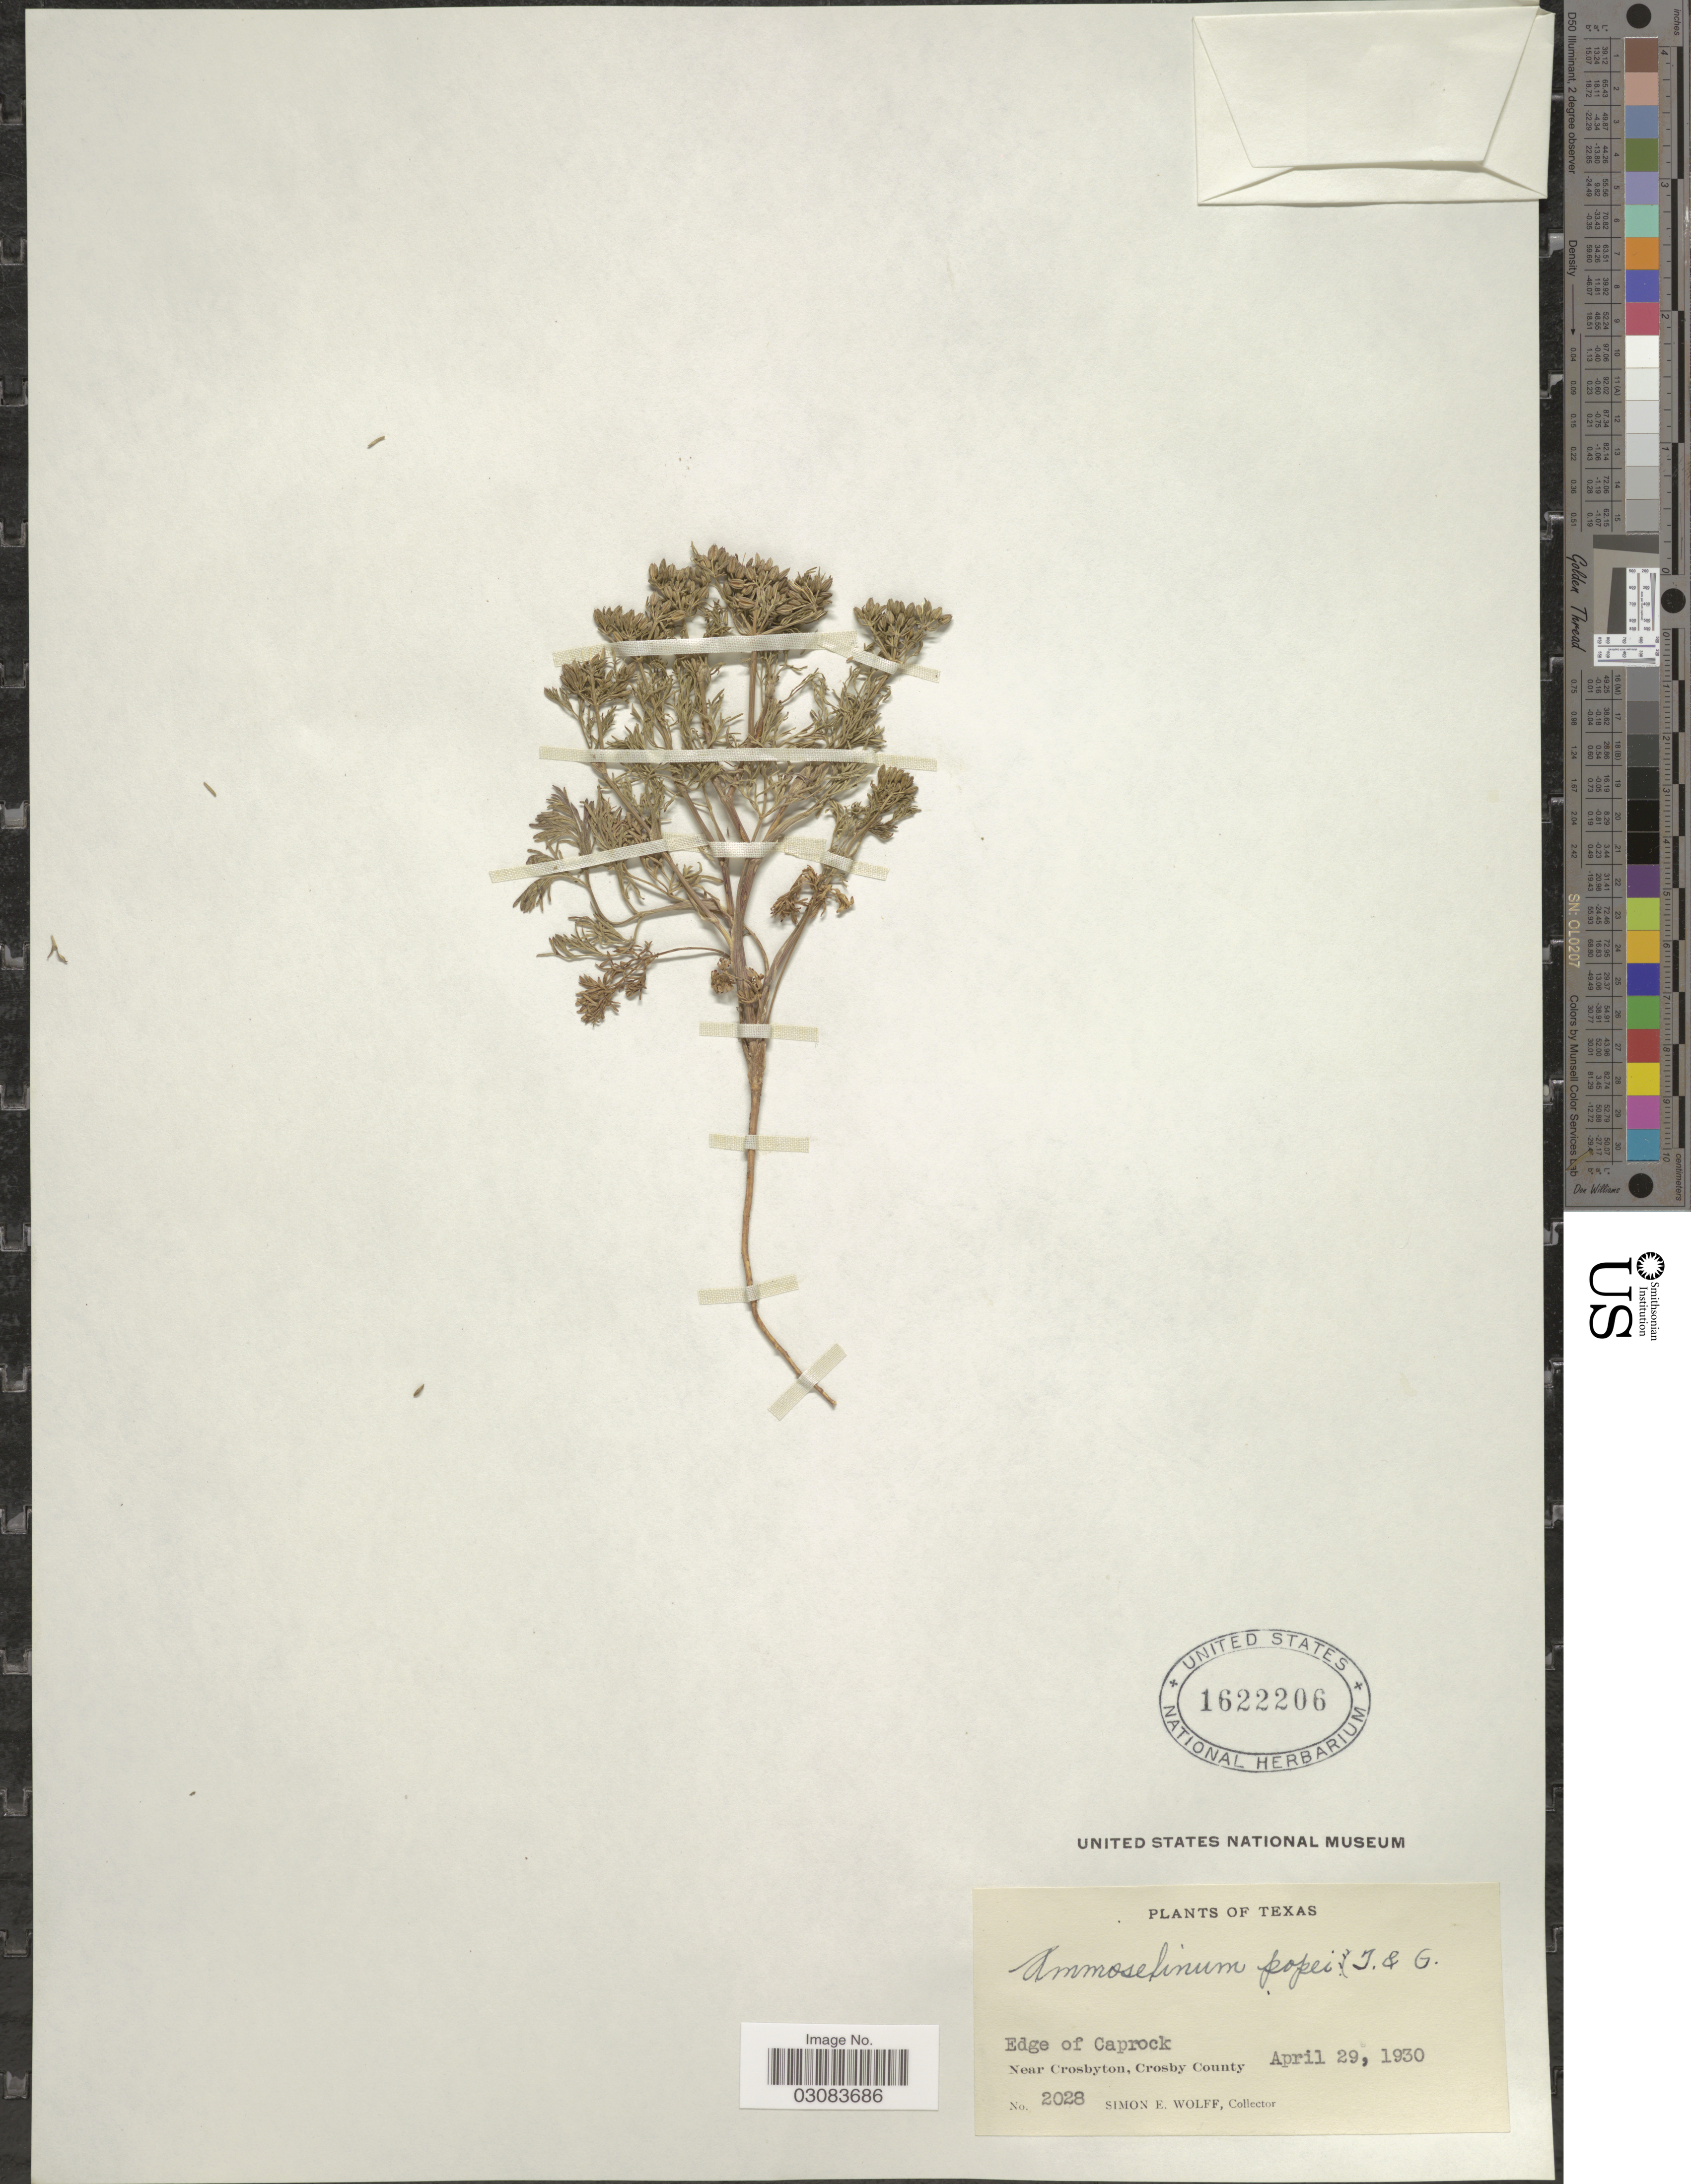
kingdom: Plantae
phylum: Tracheophyta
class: Magnoliopsida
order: Apiales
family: Apiaceae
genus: Ammoselinum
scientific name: Ammoselinum popei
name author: Torr. & A. Gray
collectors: S. E. Wolff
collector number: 2028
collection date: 1930-04-29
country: United States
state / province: Texas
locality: Edge of Caprock. Near Crosbyton, Crosby County.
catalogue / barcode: US 1622206